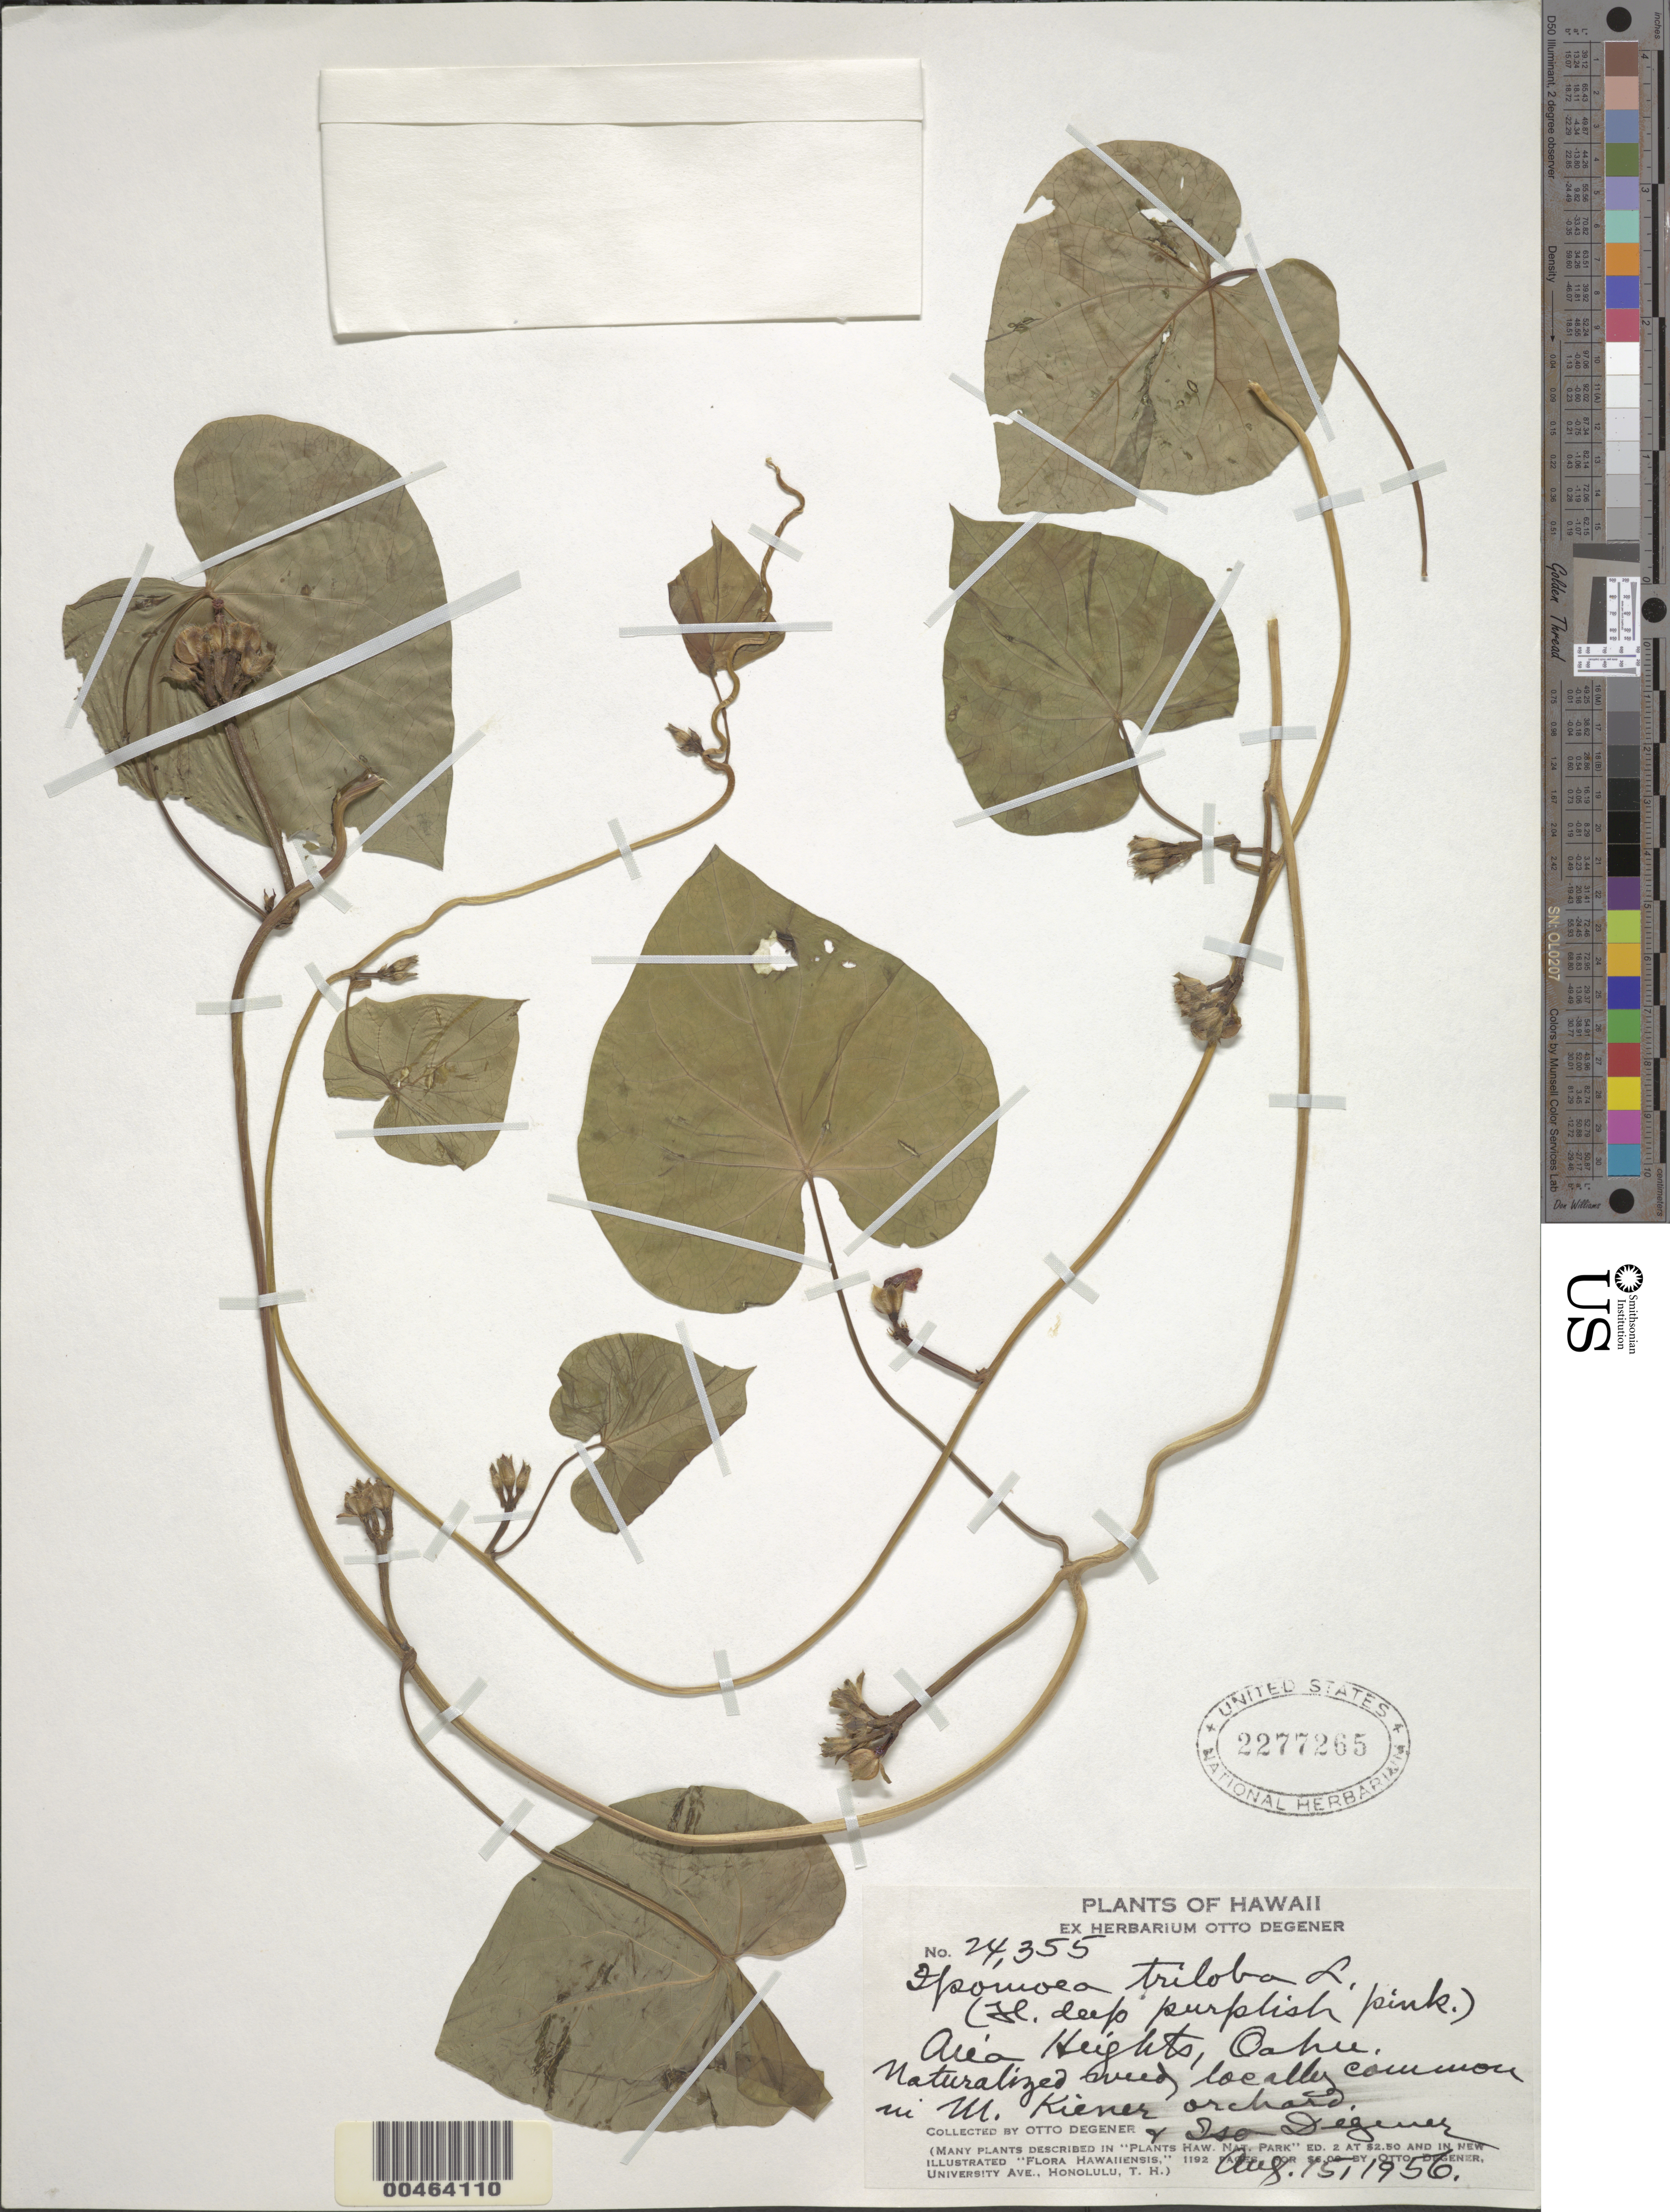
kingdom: Plantae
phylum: Tracheophyta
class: Magnoliopsida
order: Solanales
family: Convolvulaceae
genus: Ipomoea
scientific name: Ipomoea triloba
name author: L.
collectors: O. Degener & I. Degener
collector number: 24355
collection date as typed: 15 Aug 1956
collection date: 1956-08-15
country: United States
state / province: Hawaii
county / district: Honolulu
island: Oahu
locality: Aiea Heights, naturalized. Common in W Kiener orchard.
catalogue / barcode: US 2277265